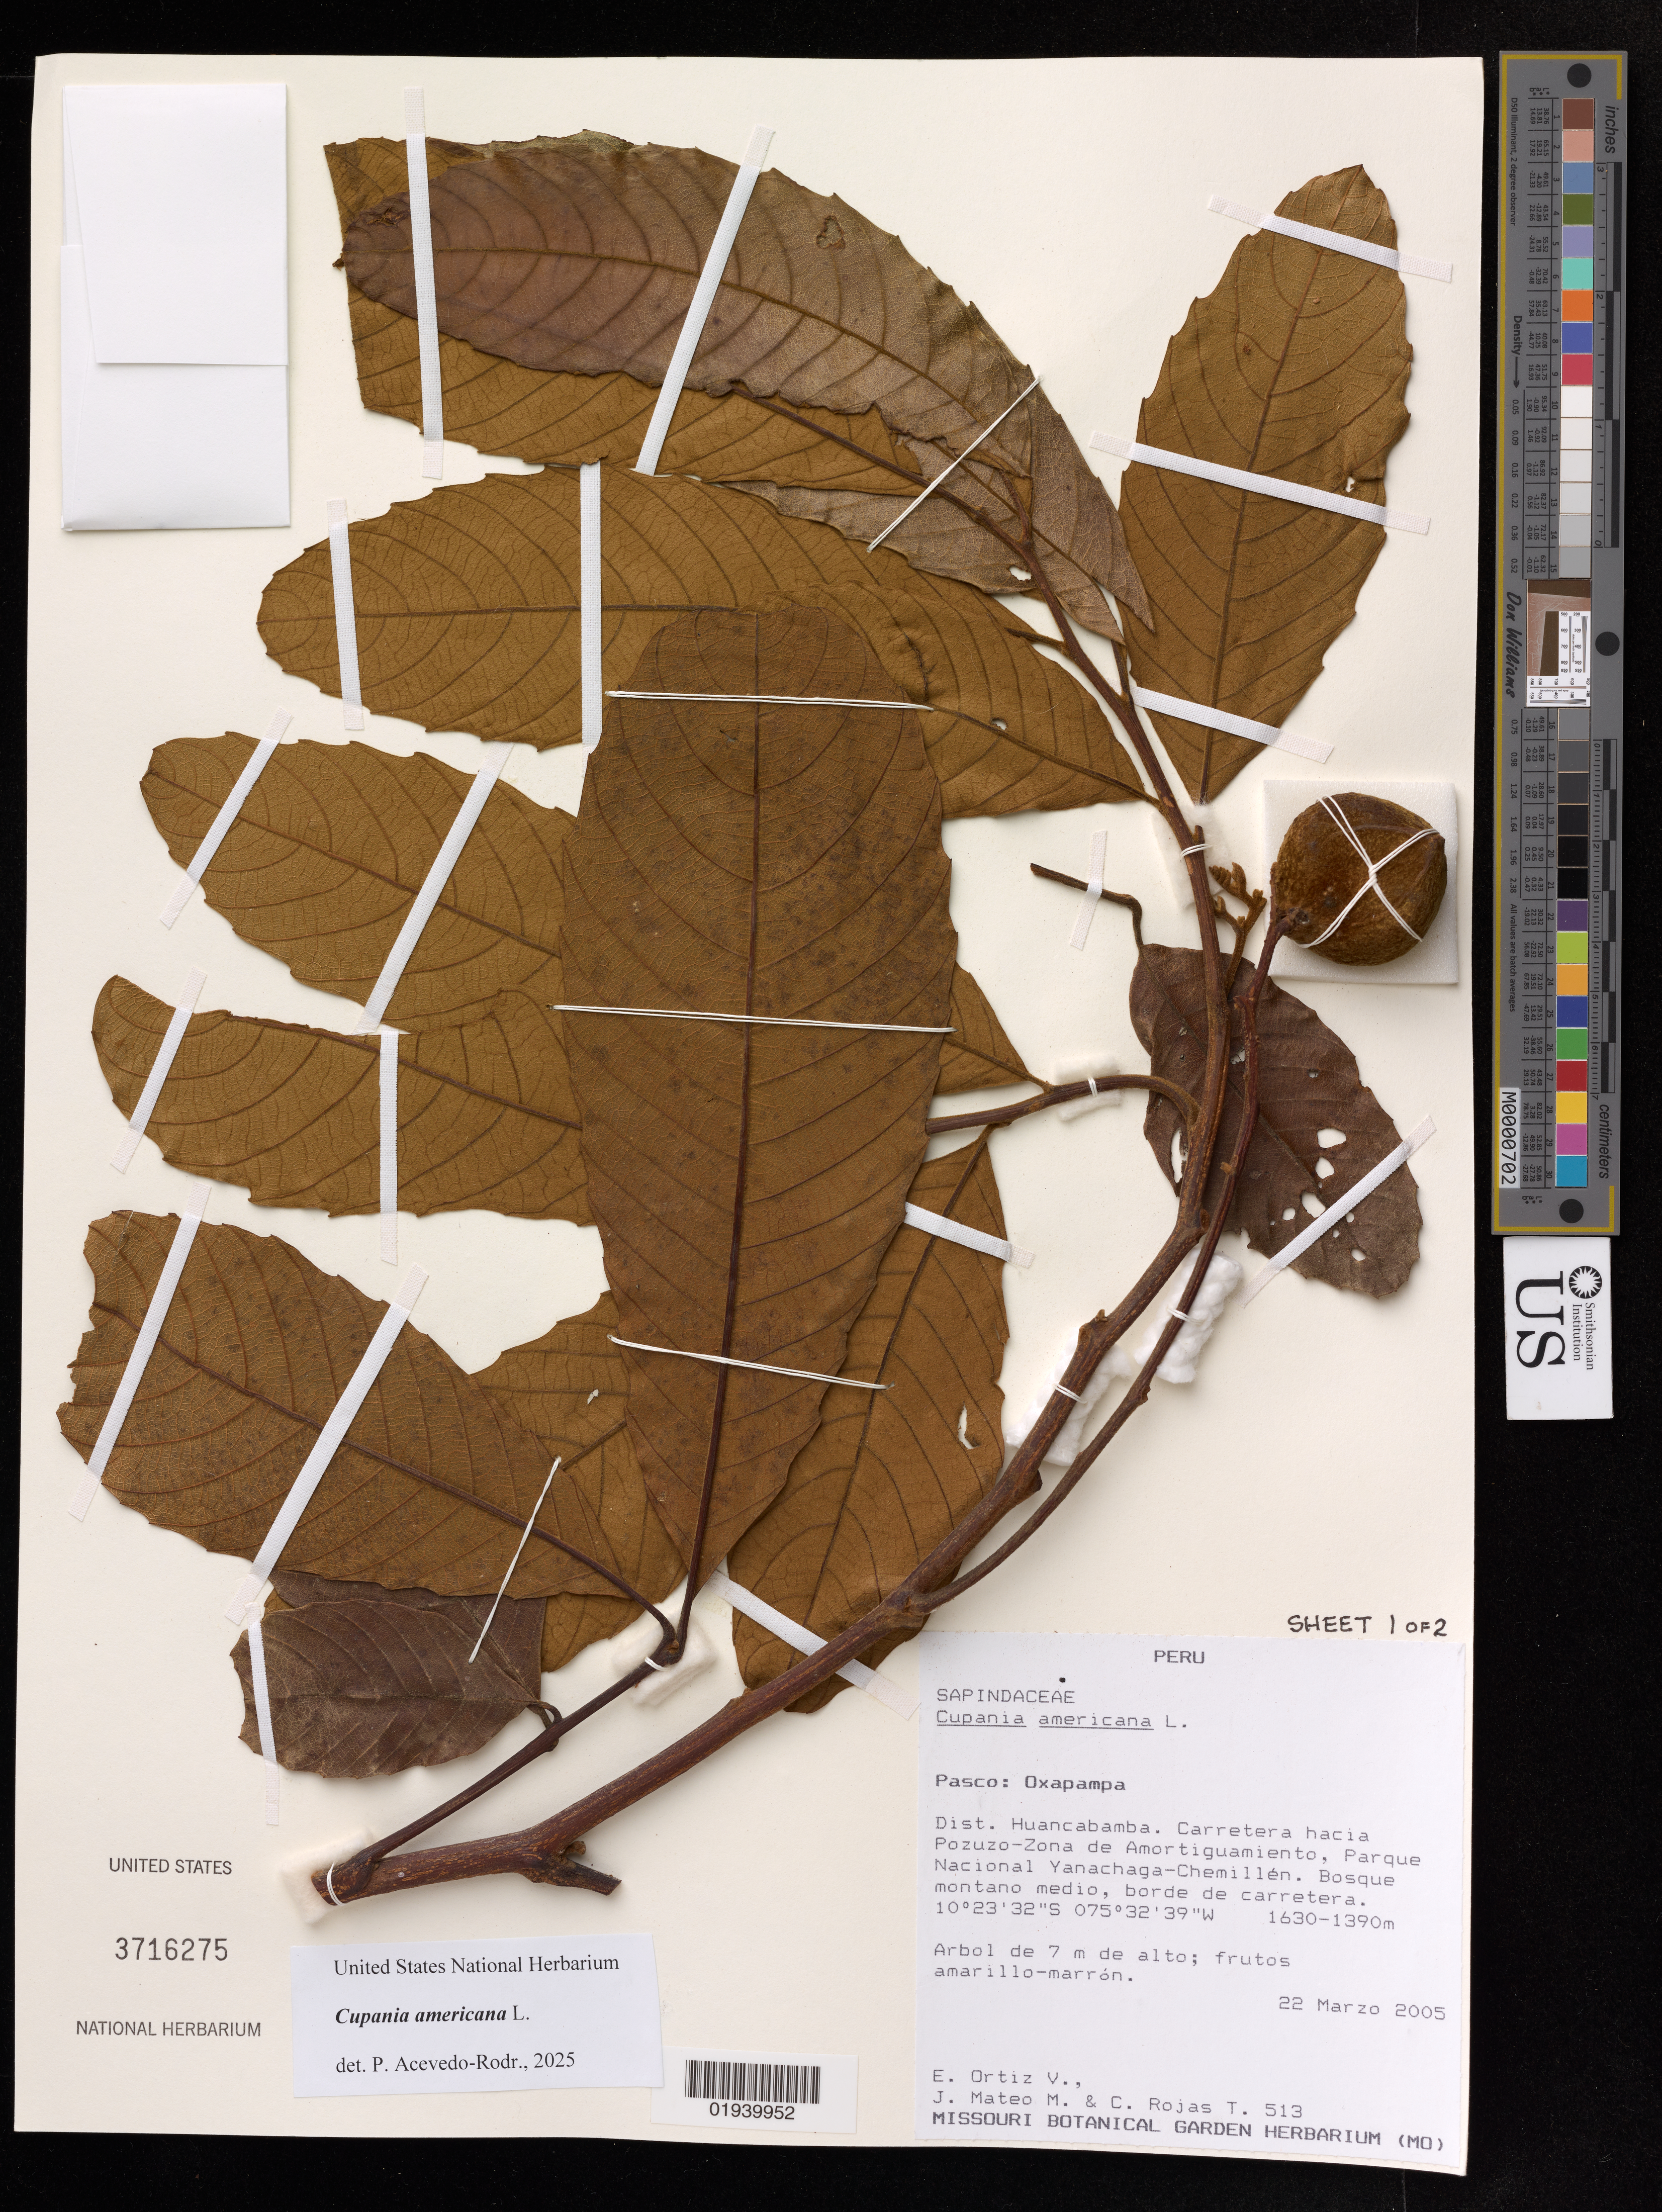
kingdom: Plantae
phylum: Tracheophyta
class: Magnoliopsida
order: Sapindales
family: Sapindaceae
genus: Cupania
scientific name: Cupania americana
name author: L.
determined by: Acevedo-Rodriguez, P., (US), Smithsonian Institution - National Museum of Natural History (UNITED STATES)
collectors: E. Ortiz V., J. Mateo & C. Rojas T.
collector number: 513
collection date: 2005-03-22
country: Peru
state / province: Pasco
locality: Oxapampa. Dist. Huancabamba. Carretera hacia Pozuzo-Zona de Amortiguamiento, Parque Nacional Yanachaga-Chemillén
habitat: Bosque montano medio, borde de carretera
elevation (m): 1390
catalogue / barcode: US 3716275